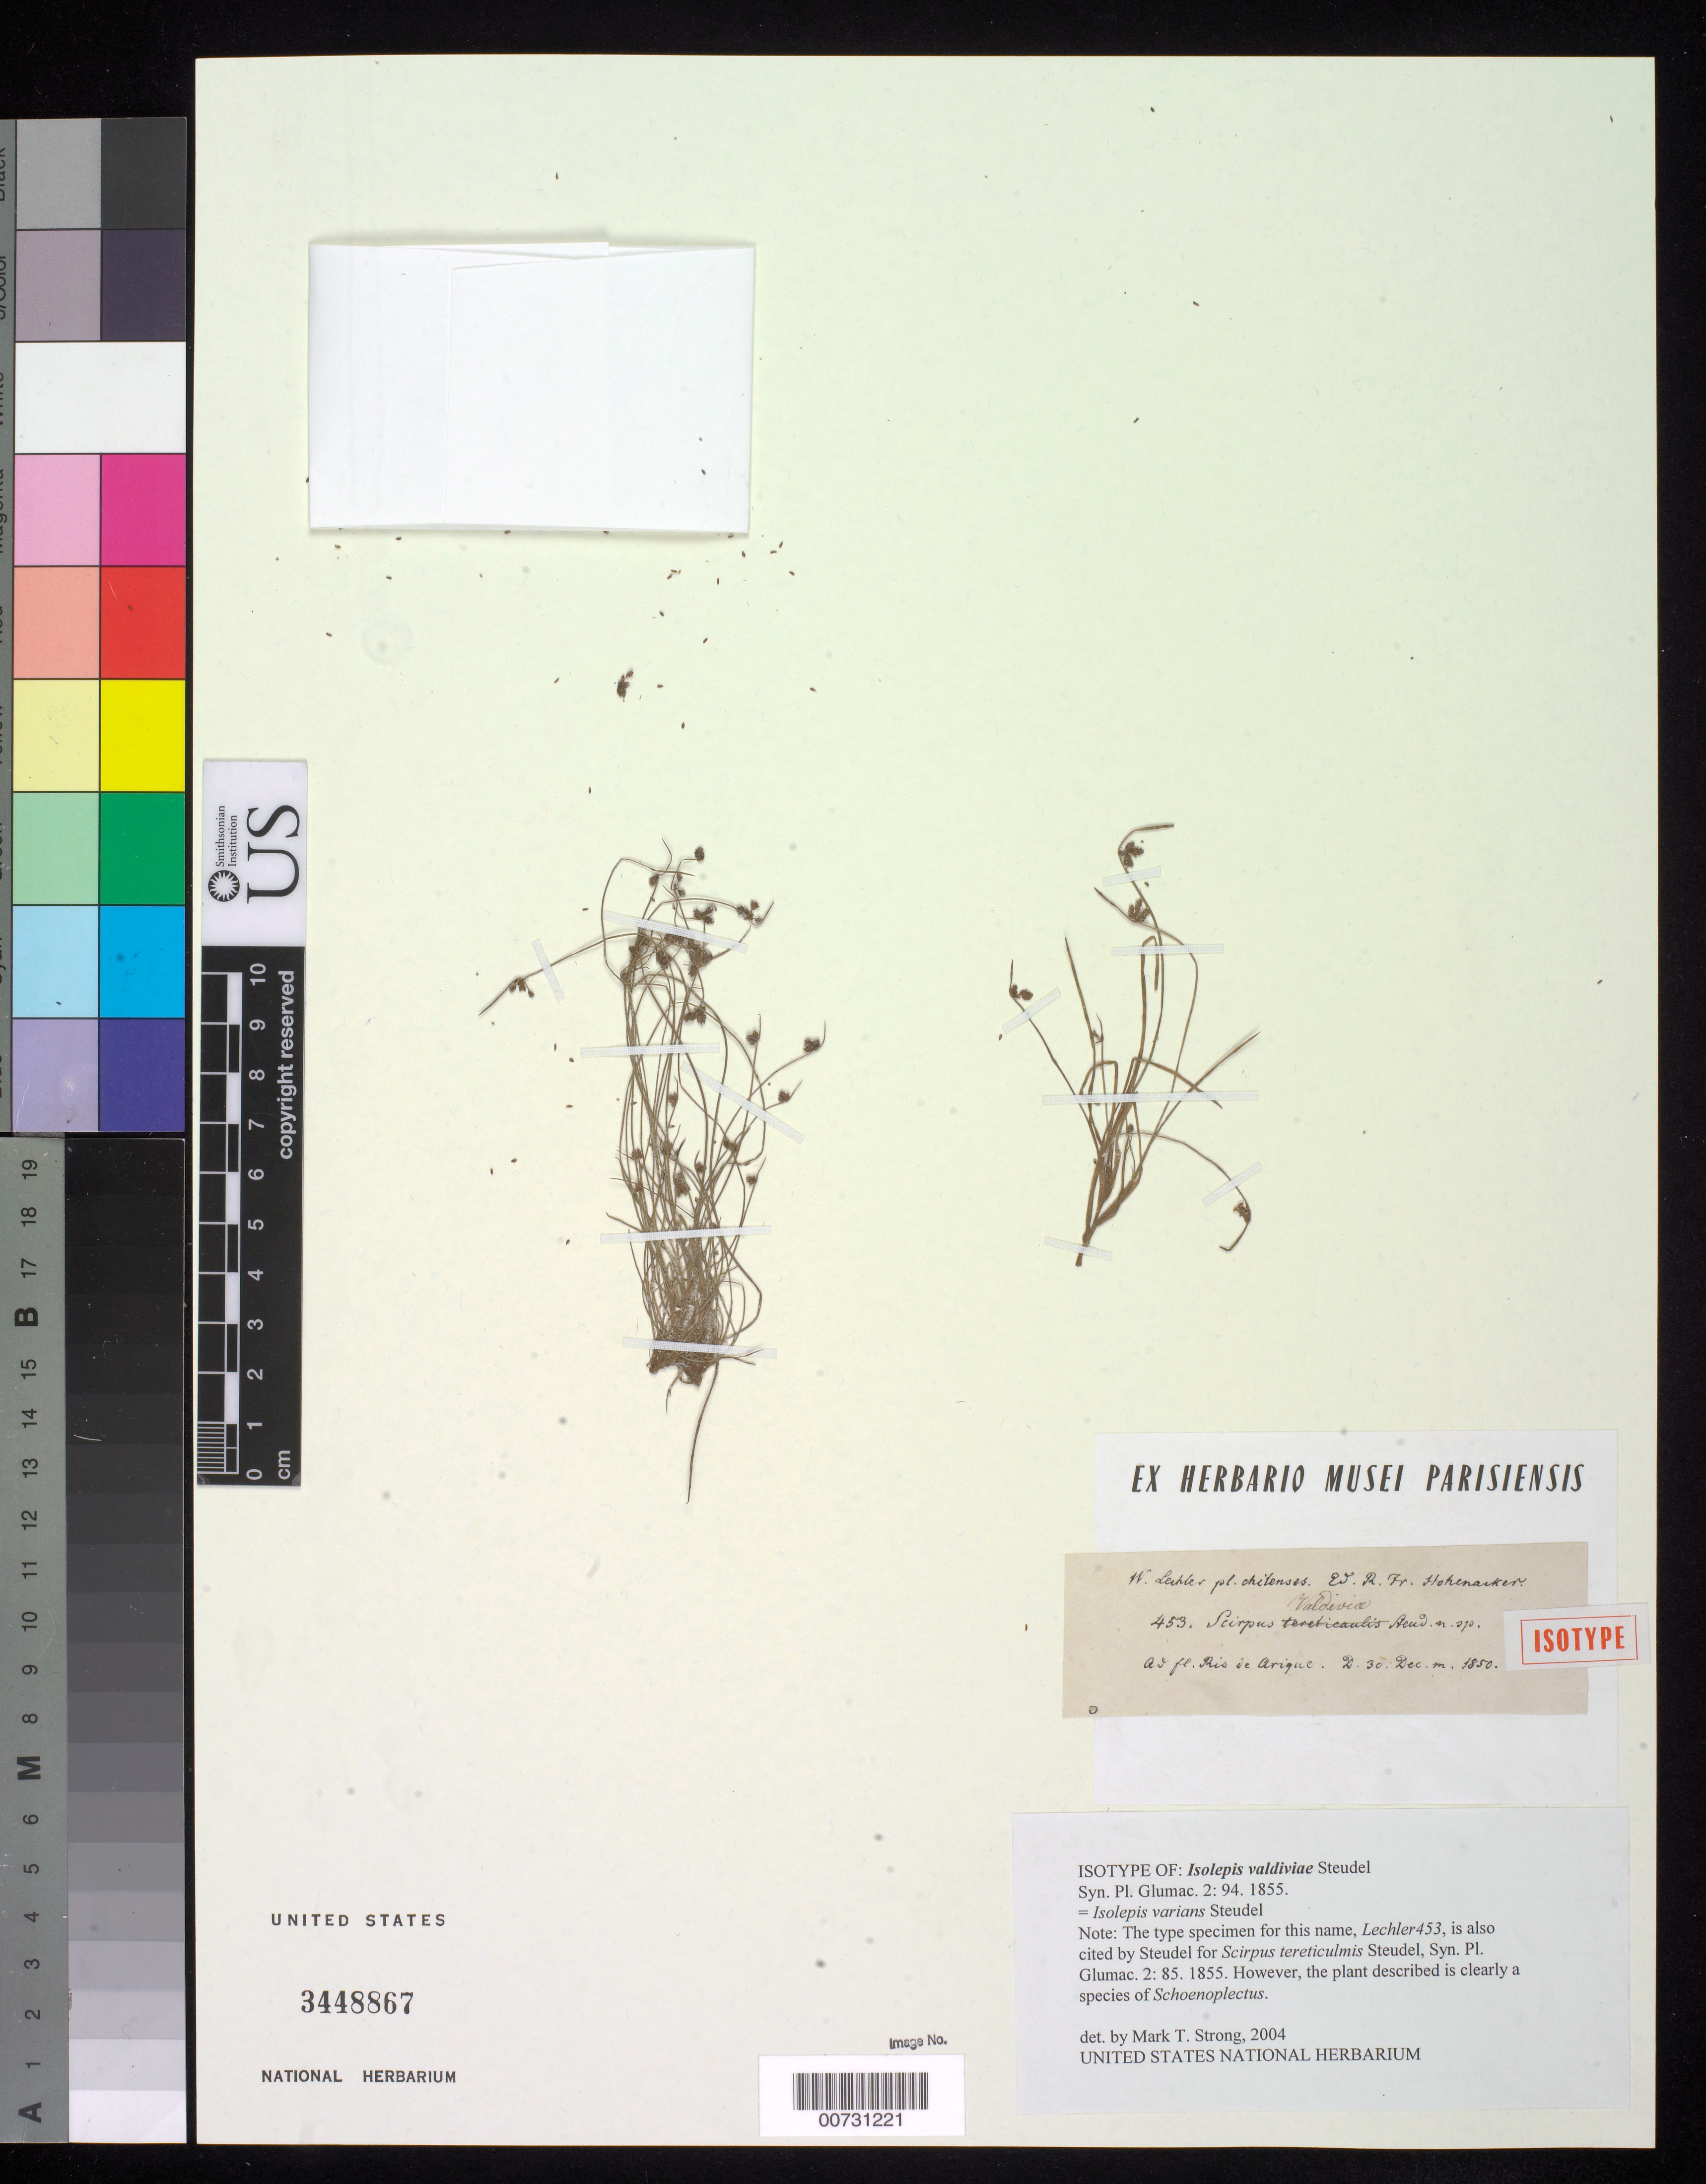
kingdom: Plantae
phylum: Tracheophyta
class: Liliopsida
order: Poales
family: Cyperaceae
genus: Isolepis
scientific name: Isolepis valdiviae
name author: Steud.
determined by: Strong, M. T., (US), Smithsonian Institution - National Museum of Natural History (UNITED STATES)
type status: Isotype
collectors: W. Lechler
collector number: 453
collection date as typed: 30 Dec 1850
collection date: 1850-12-30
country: Chile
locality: Ad fl. Río de Arique.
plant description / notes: The type specimen for this name, Lechler 453, is also cited by Steudel for Scirpus tereticulmis Steudel, Syn. Pl. Glumac. 2: 85, 1855. However, the plant described is clearly a species of Schoenoplectus [annotation by Mark T. Strong, 2004].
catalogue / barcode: US 3448867